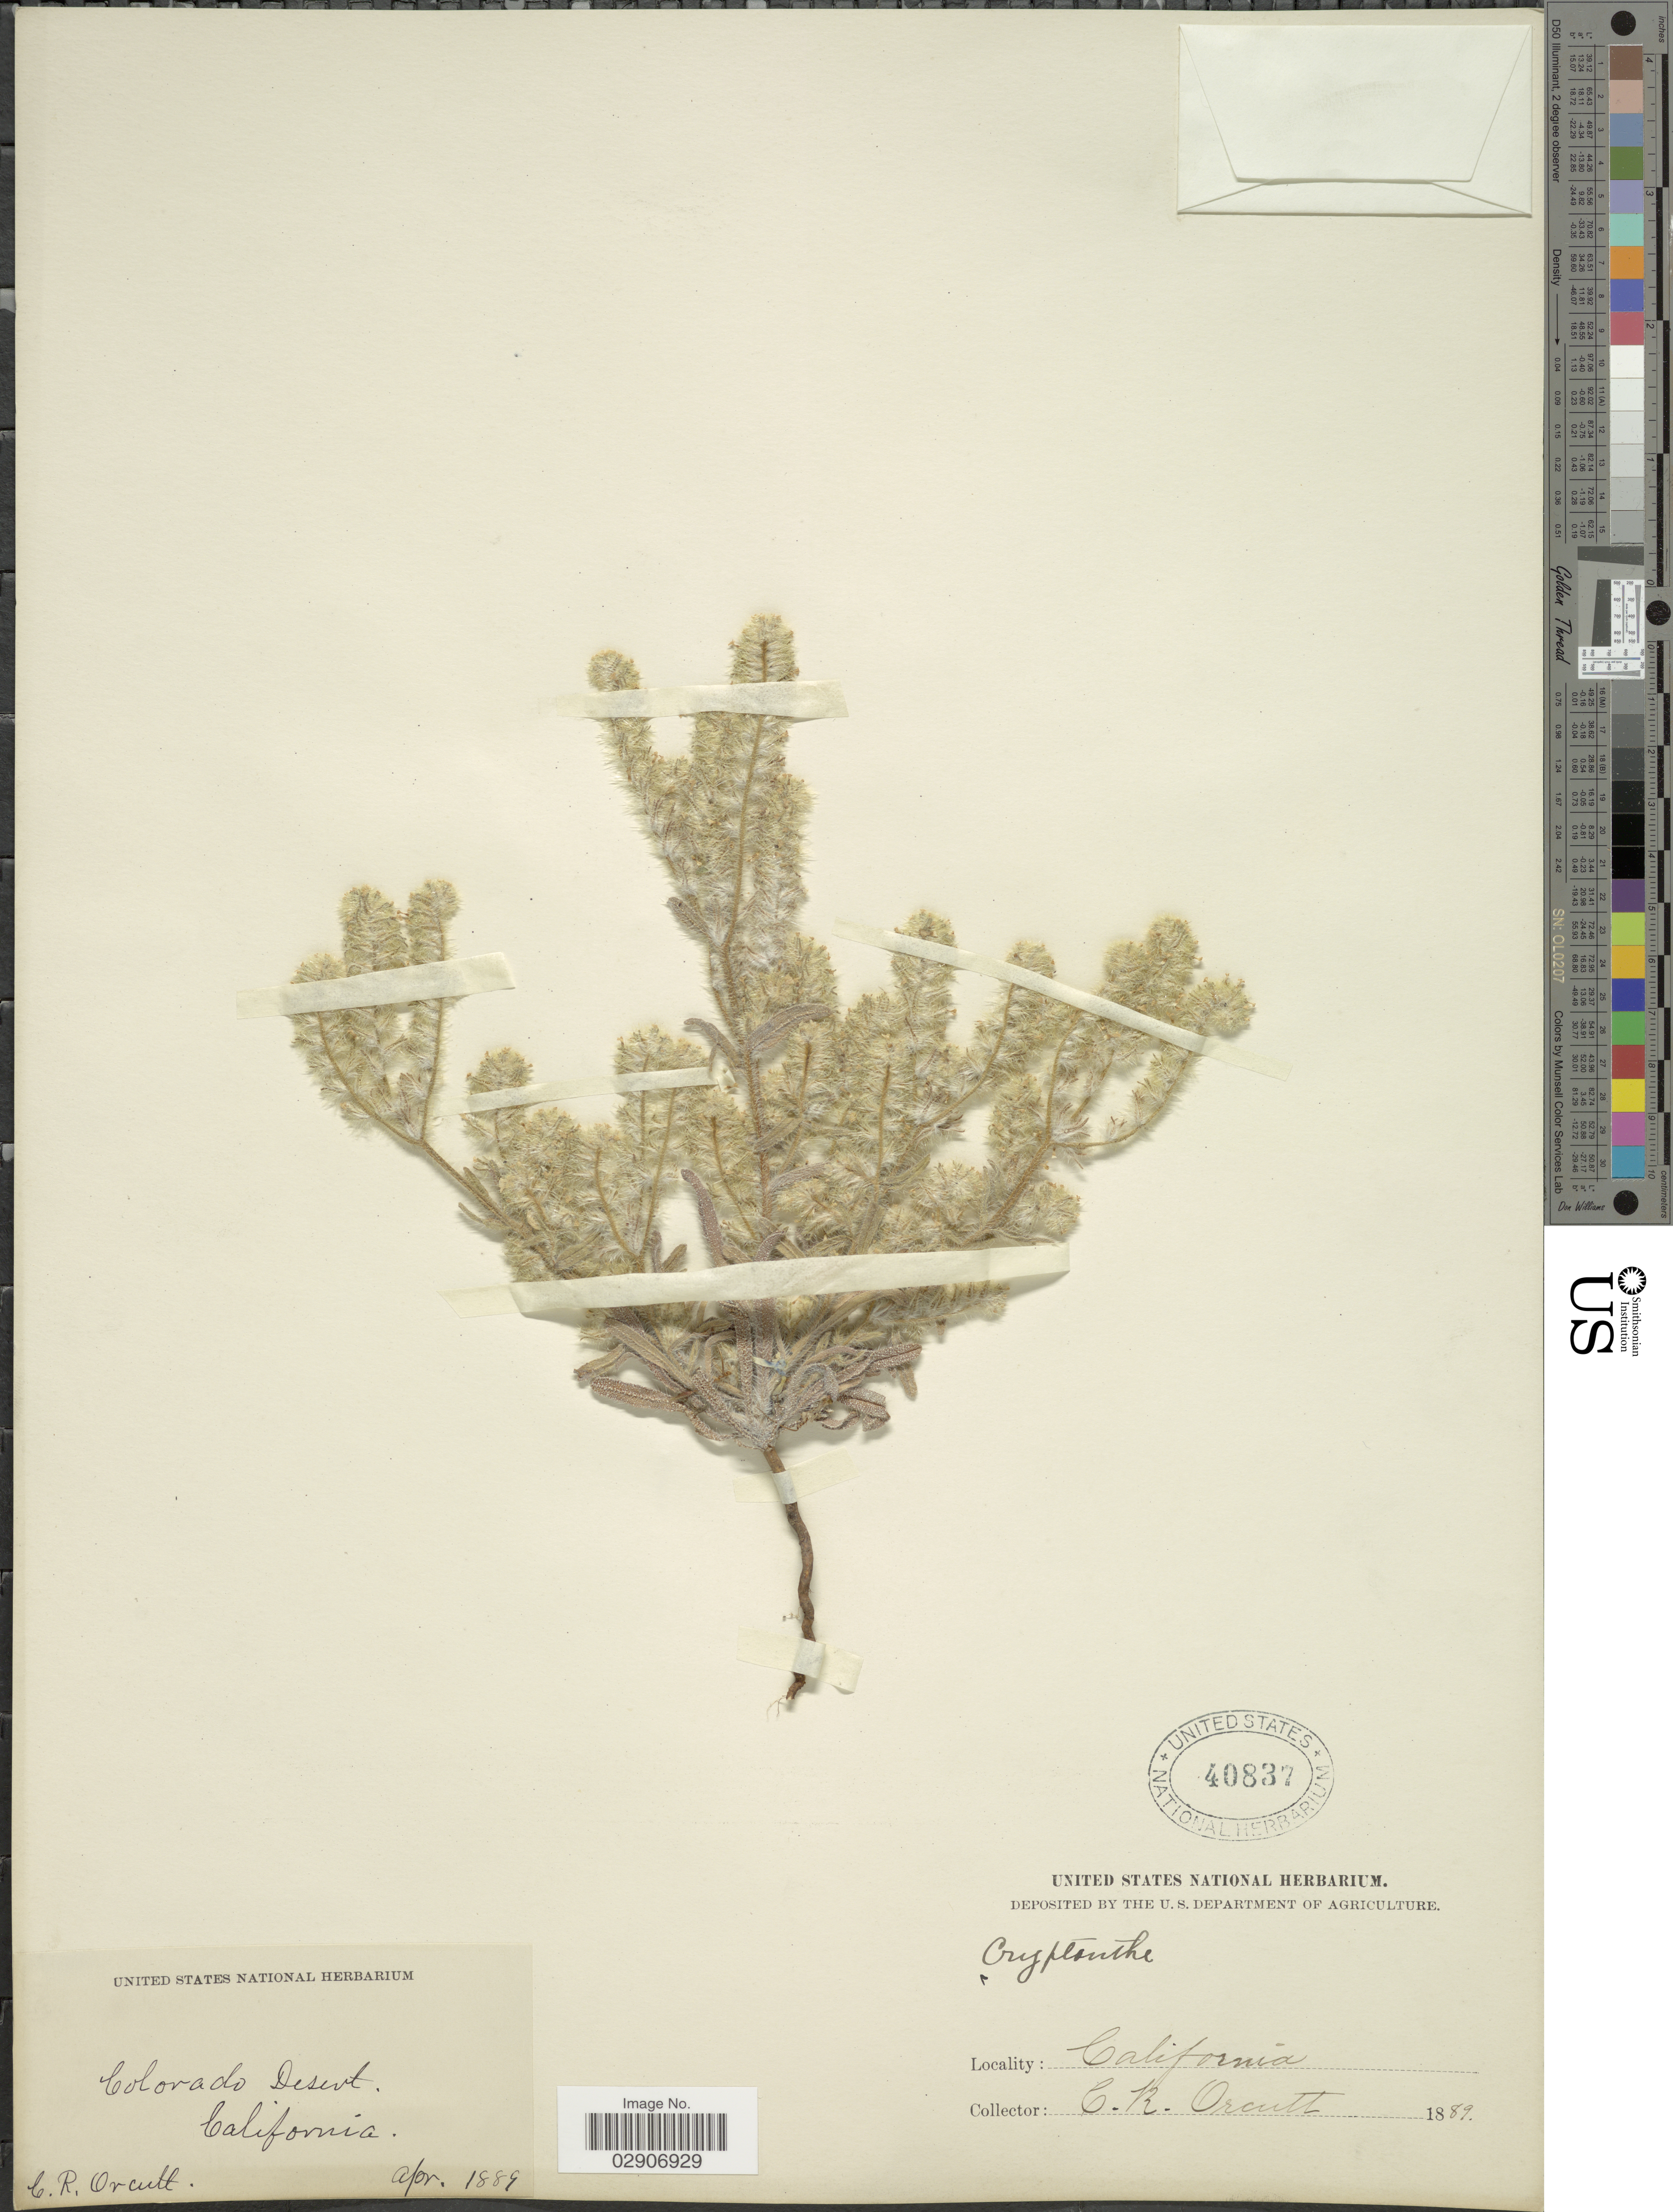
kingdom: Plantae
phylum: Tracheophyta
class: Magnoliopsida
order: Boraginales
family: Boraginaceae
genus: Cryptantha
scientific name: Cryptantha barbigera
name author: (A. Gray) Greene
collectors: C. R. Orcutt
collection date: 1889-04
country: United States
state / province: California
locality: Colorado Desert.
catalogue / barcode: US 40837